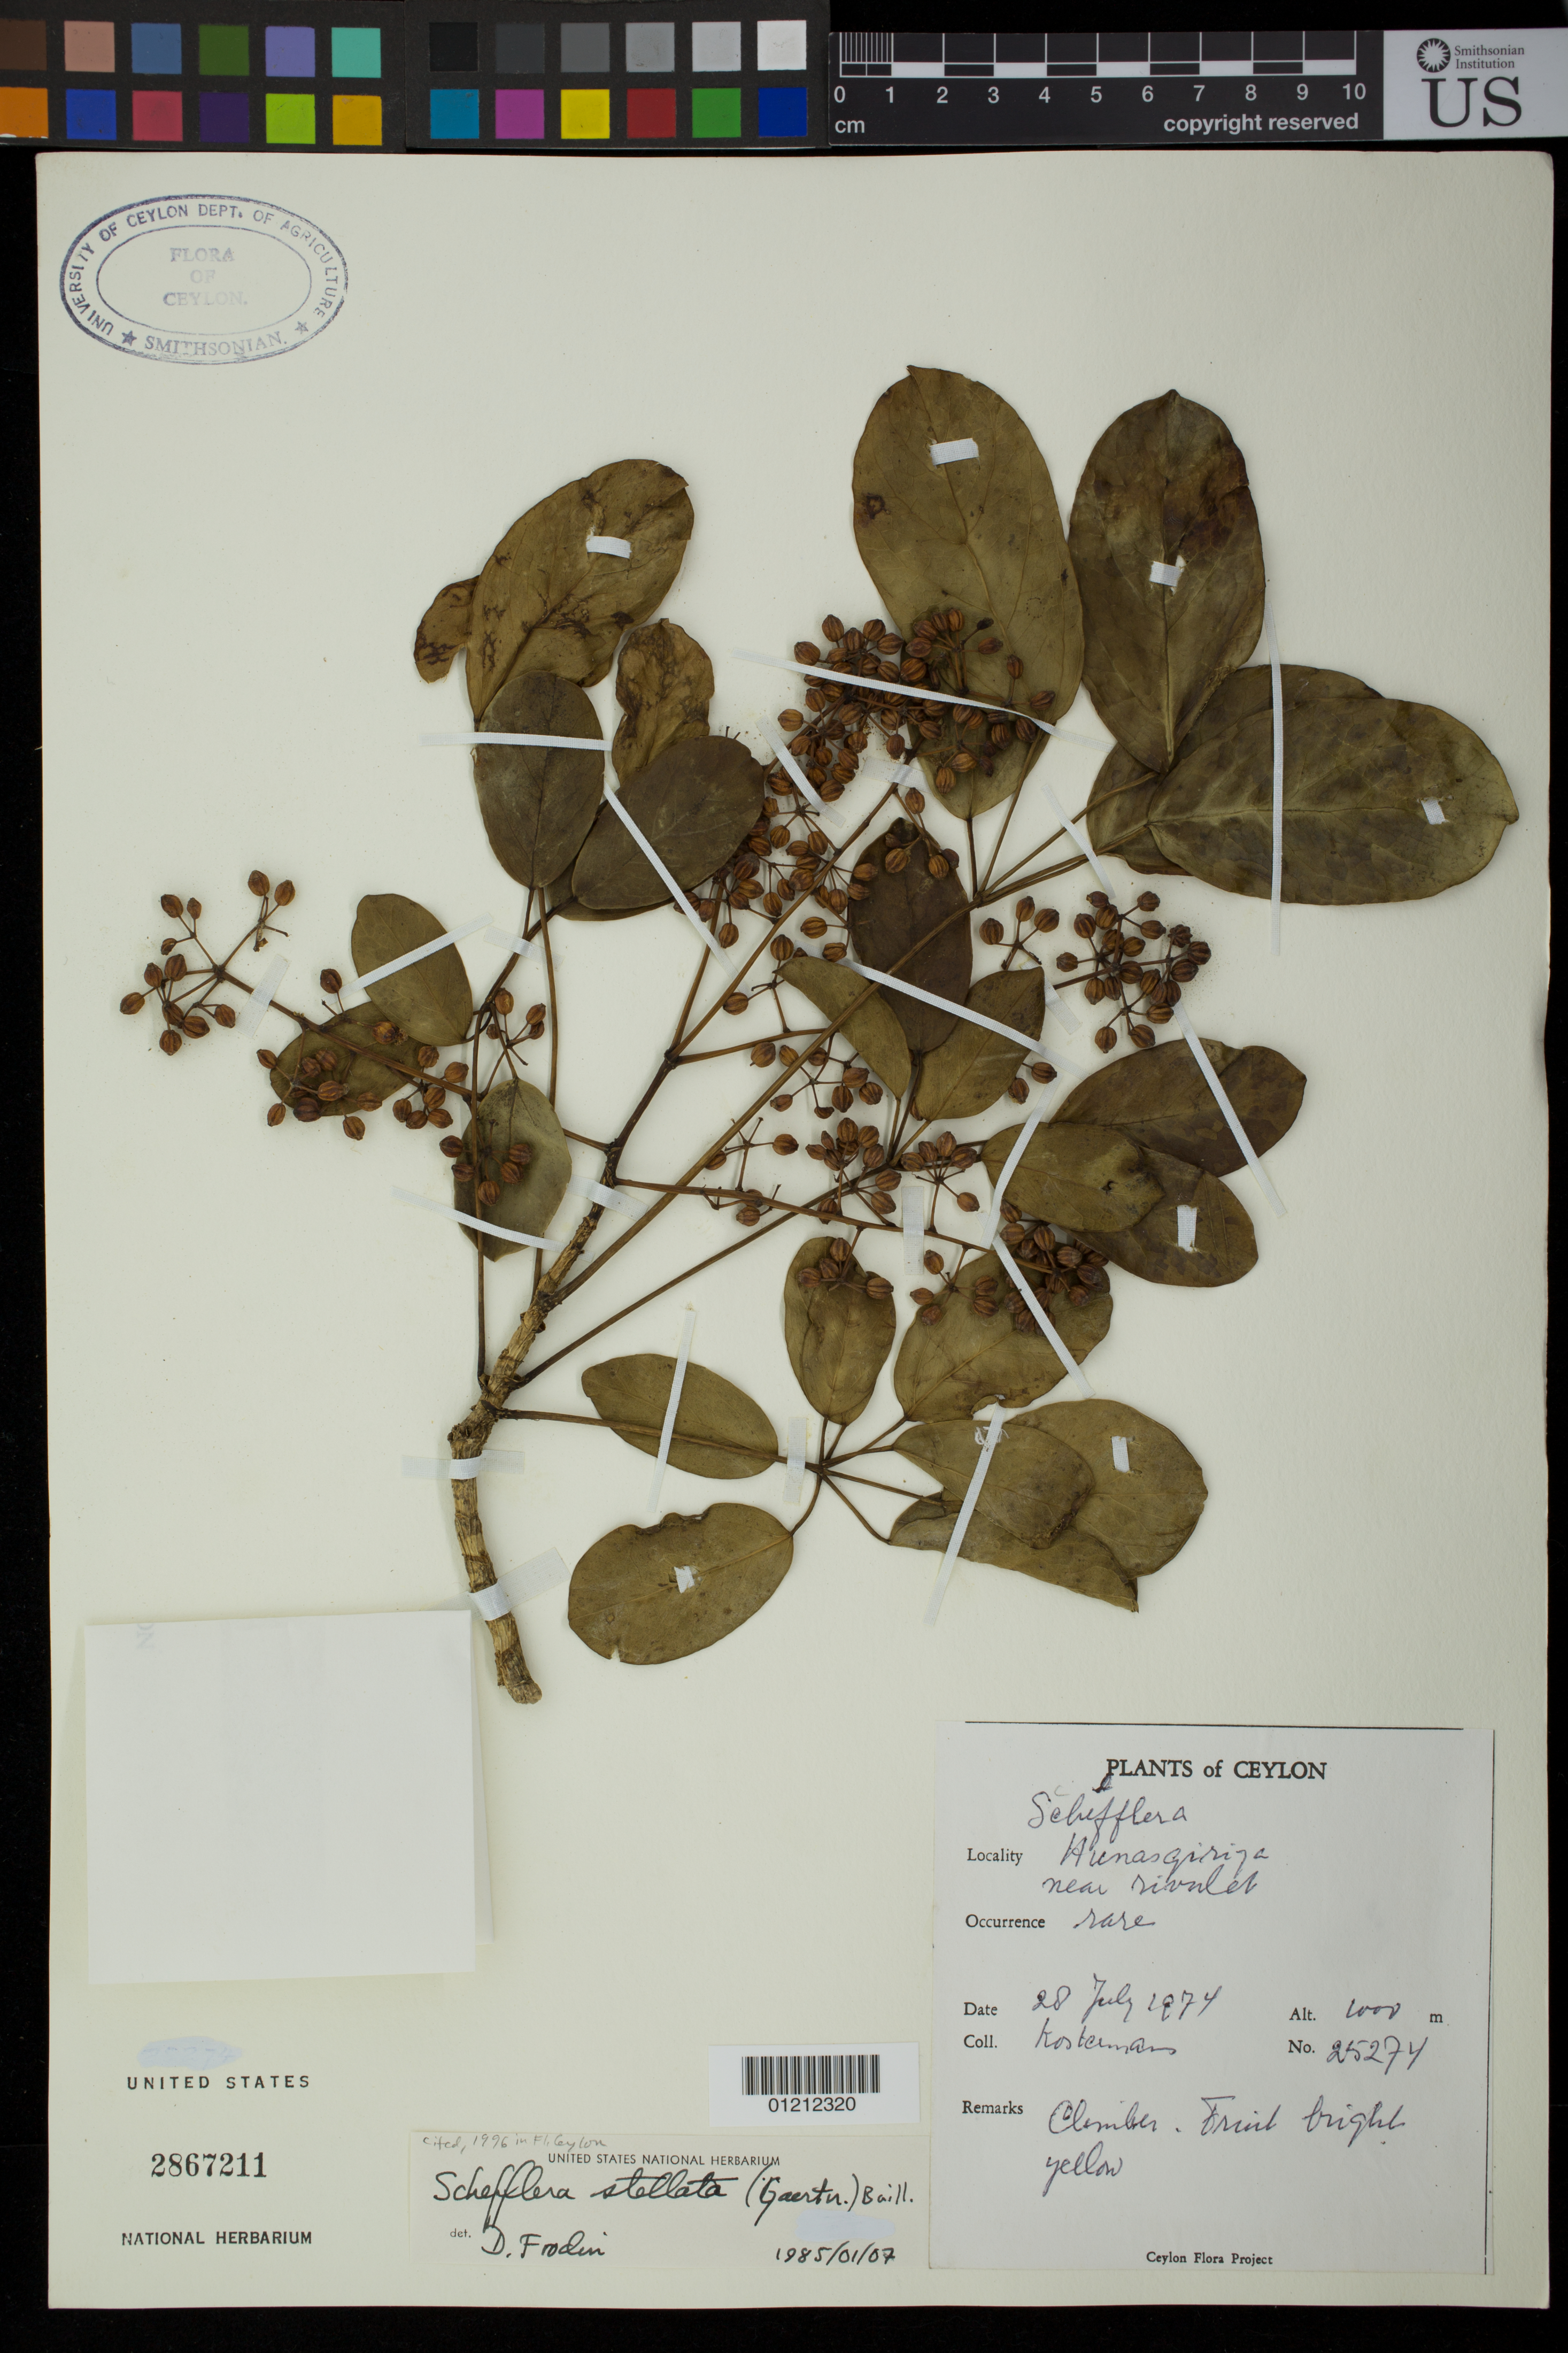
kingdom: Plantae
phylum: Tracheophyta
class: Magnoliopsida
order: Apiales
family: Araliaceae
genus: Schefflera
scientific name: Schefflera stellata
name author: (Gaertn.) Baill.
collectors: A. J. G. Kostermans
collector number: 25274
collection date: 1974-07-28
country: Sri Lanka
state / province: Central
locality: Hunnasgiriya, near rivulet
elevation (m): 1000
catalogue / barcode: US 2867211